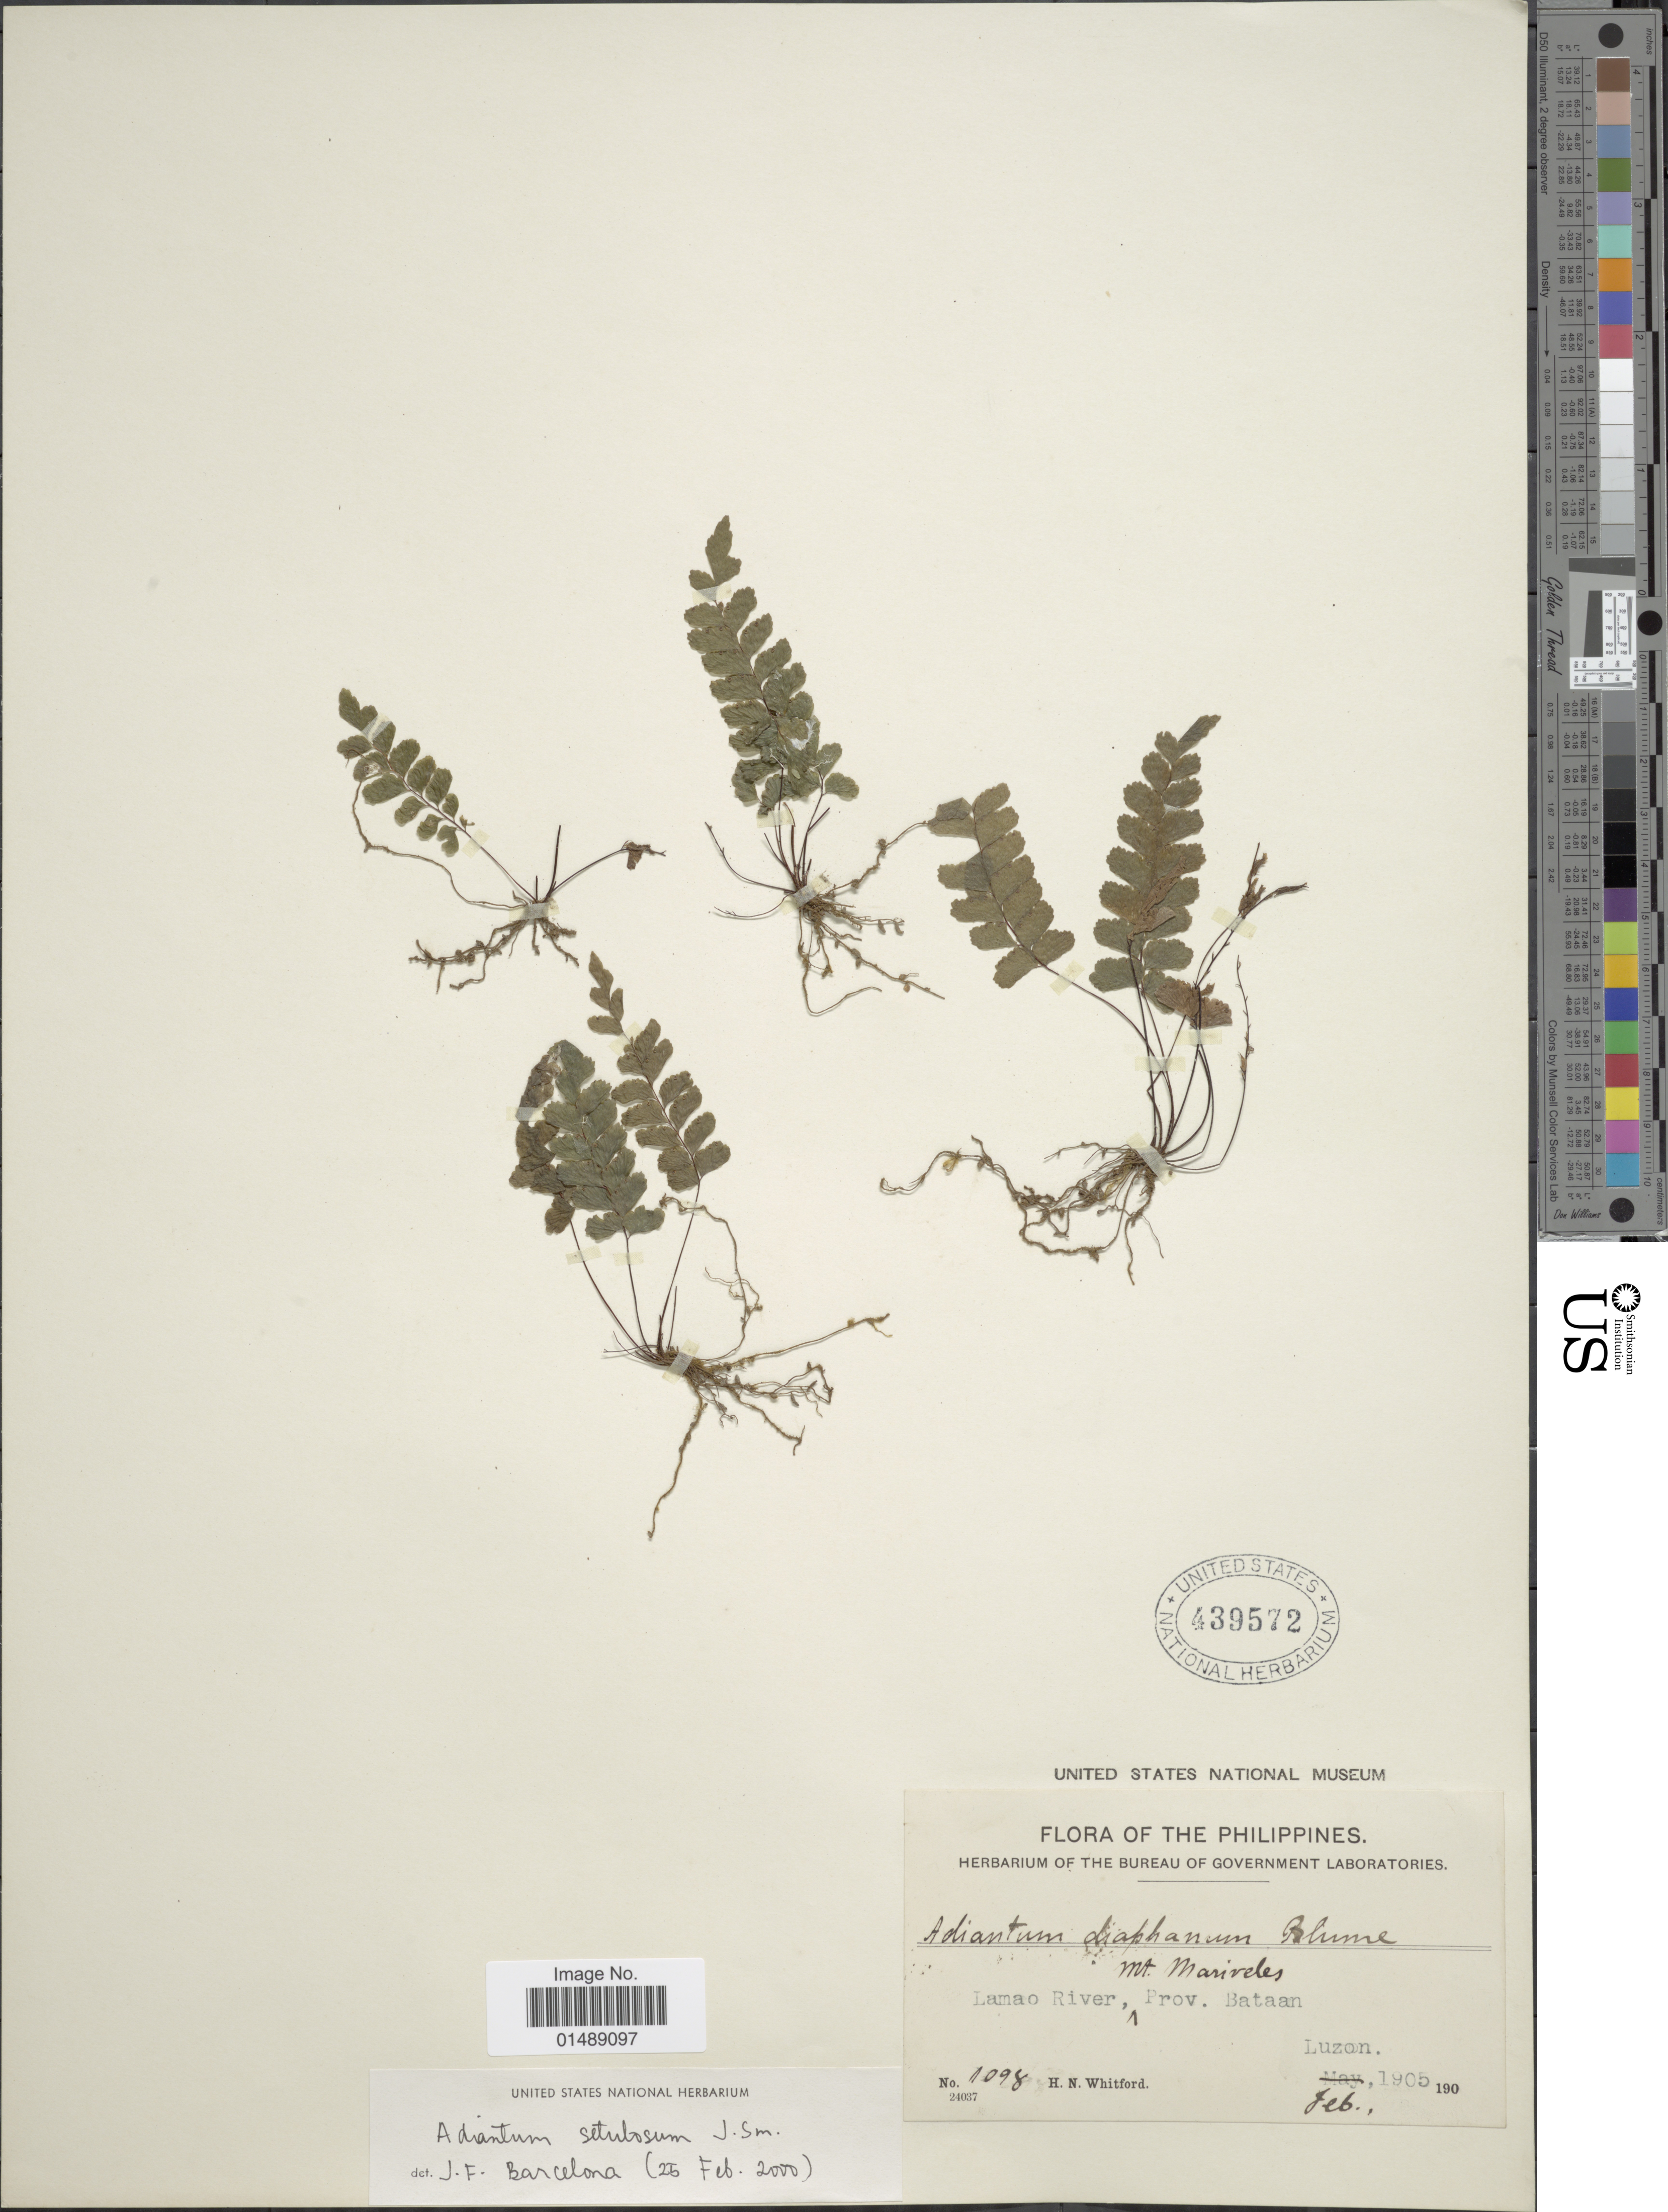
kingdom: Plantae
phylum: Tracheophyta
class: Polypodiopsida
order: Polypodiales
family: Pteridaceae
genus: Adiantum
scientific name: Adiantum setulosum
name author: J. Sm.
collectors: H. N. Whitford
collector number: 1098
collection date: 1905-02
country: Philippines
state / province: Cagayan Valley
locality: Mt. Mariveles, Lamao River, Prov. Bataan, Luzon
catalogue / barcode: US 439572